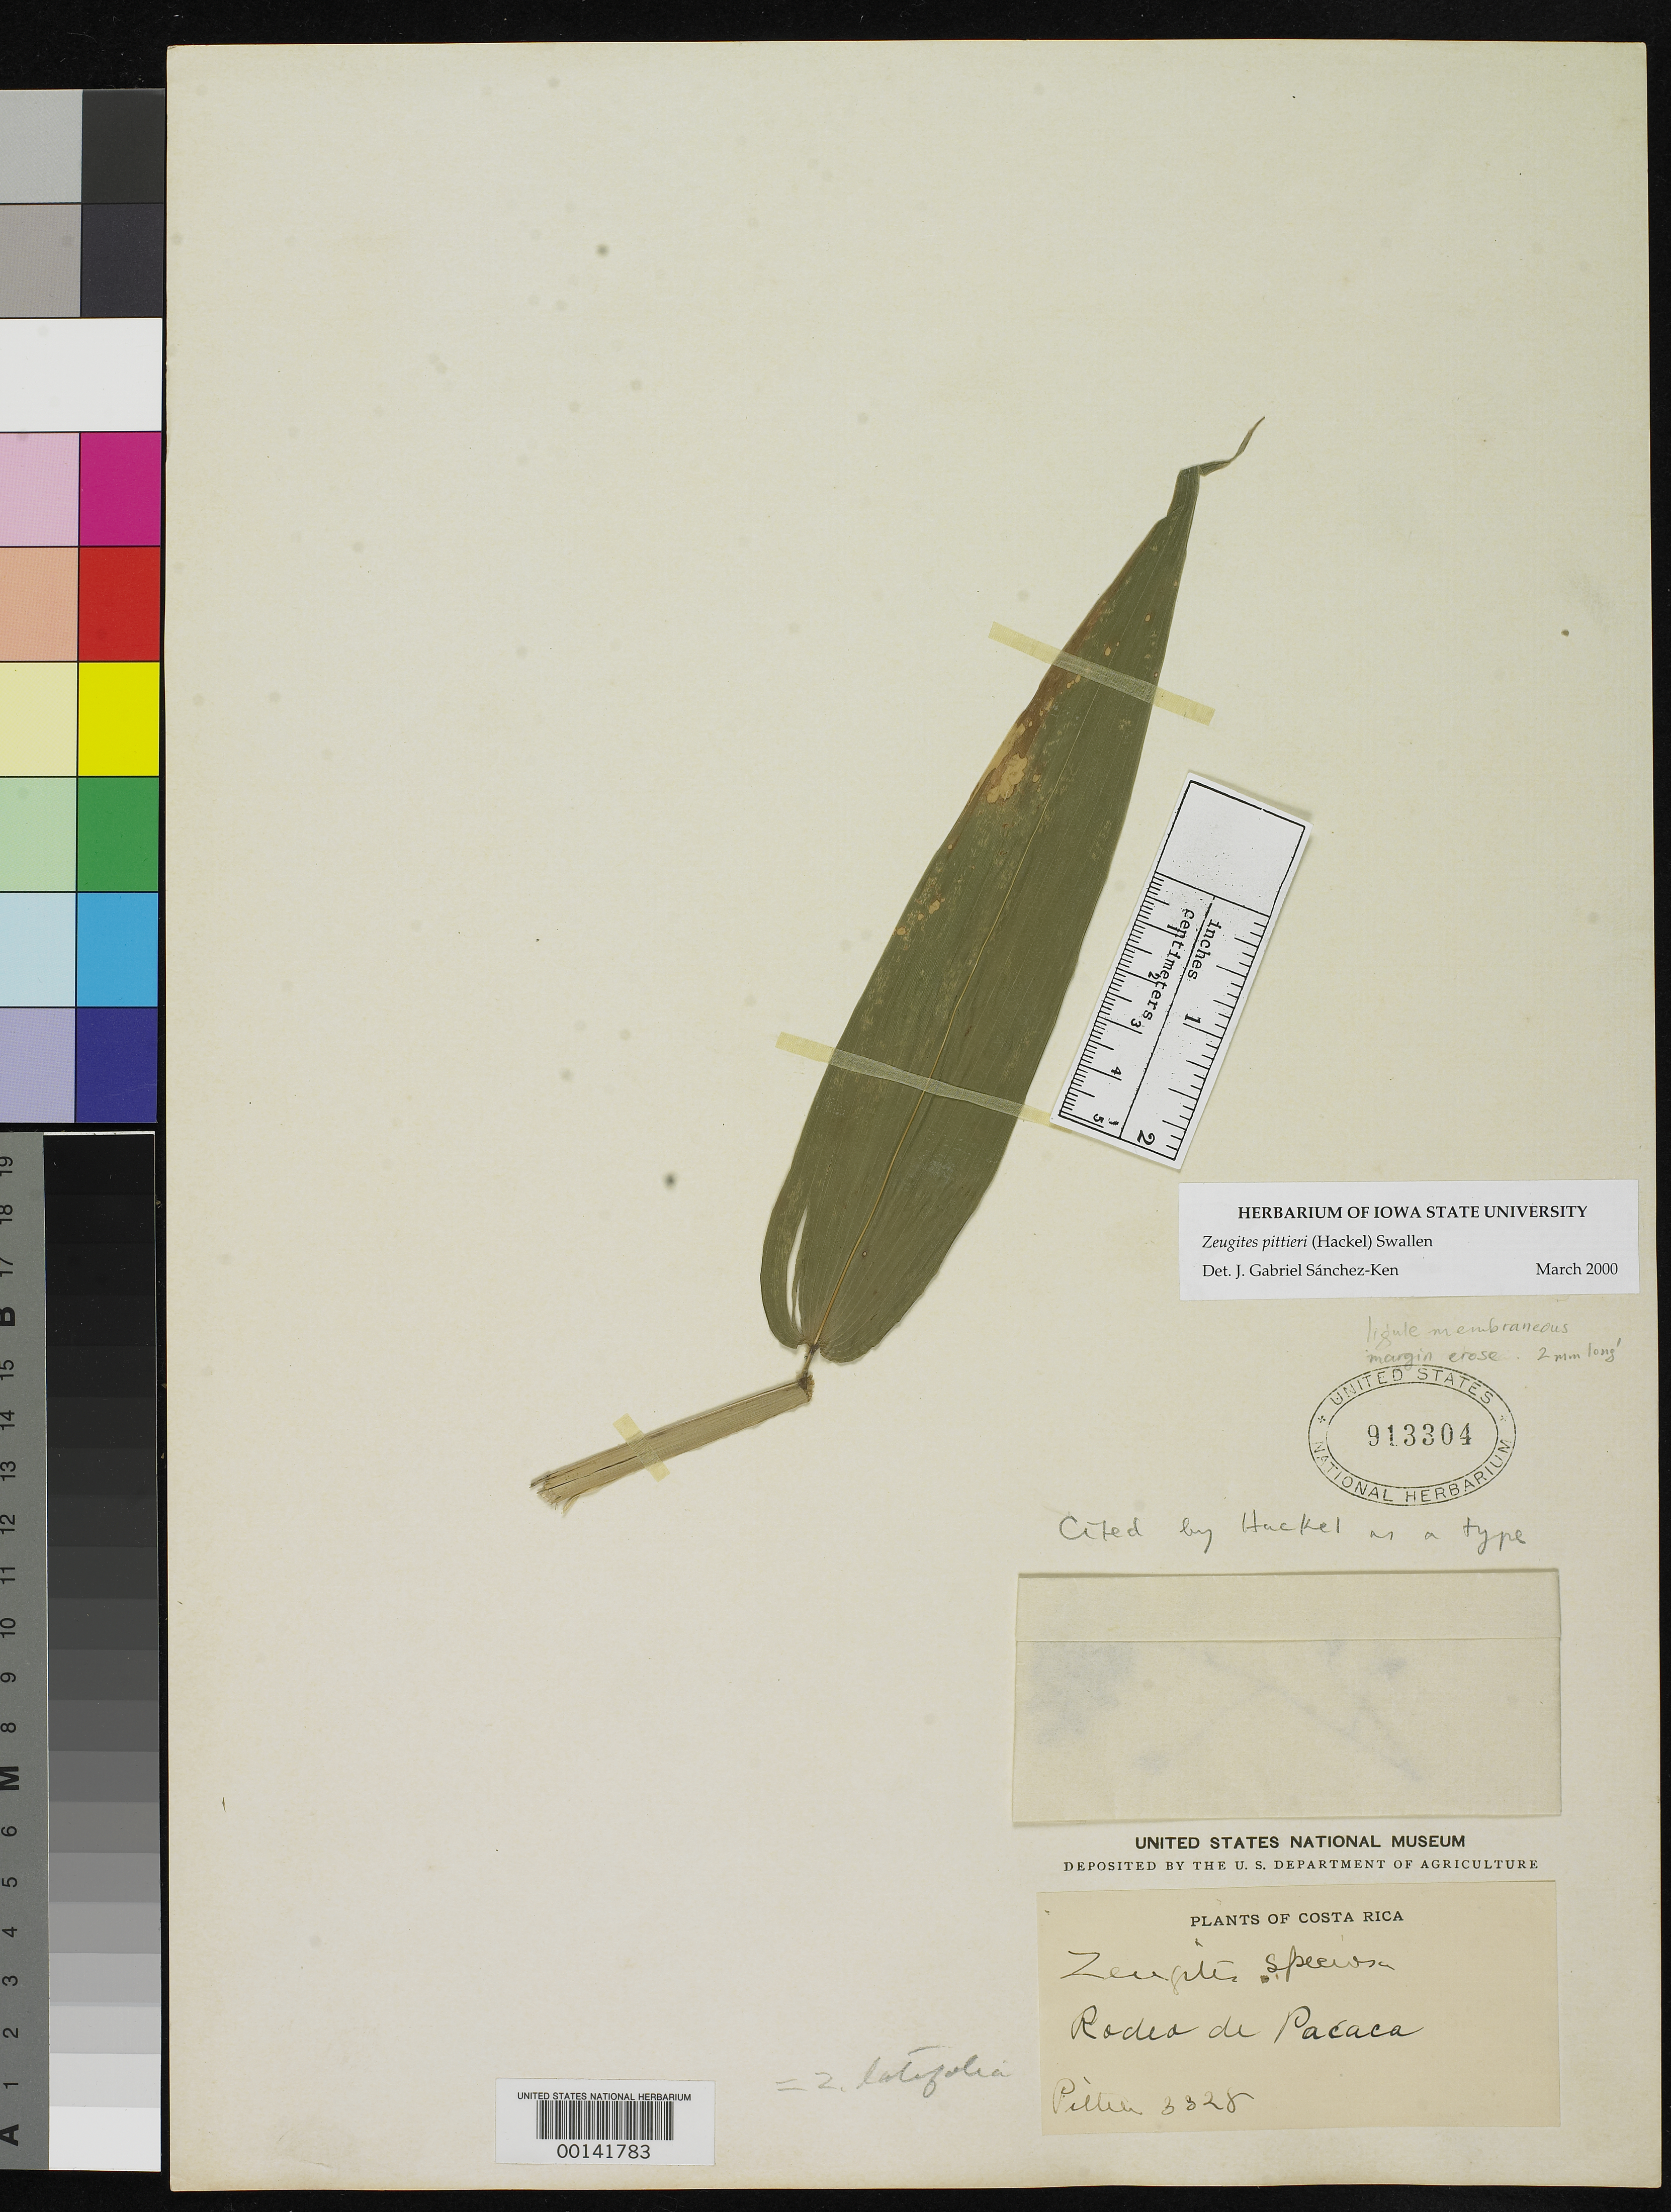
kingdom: Plantae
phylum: Tracheophyta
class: Liliopsida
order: Poales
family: Poaceae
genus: Zeugites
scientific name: Zeugites pittieri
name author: Hack.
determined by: Sánchez-Ken, J. G.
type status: Isosyntype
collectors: H. F. Pittier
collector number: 3328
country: Costa Rica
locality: Rodeo de Pacaca [protologue: Pucuca, 900 m].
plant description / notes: Pittier 1617 selected as lectotype by Swallen (1955, Fieldiana, Bot. 24: 376).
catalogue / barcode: US 913304